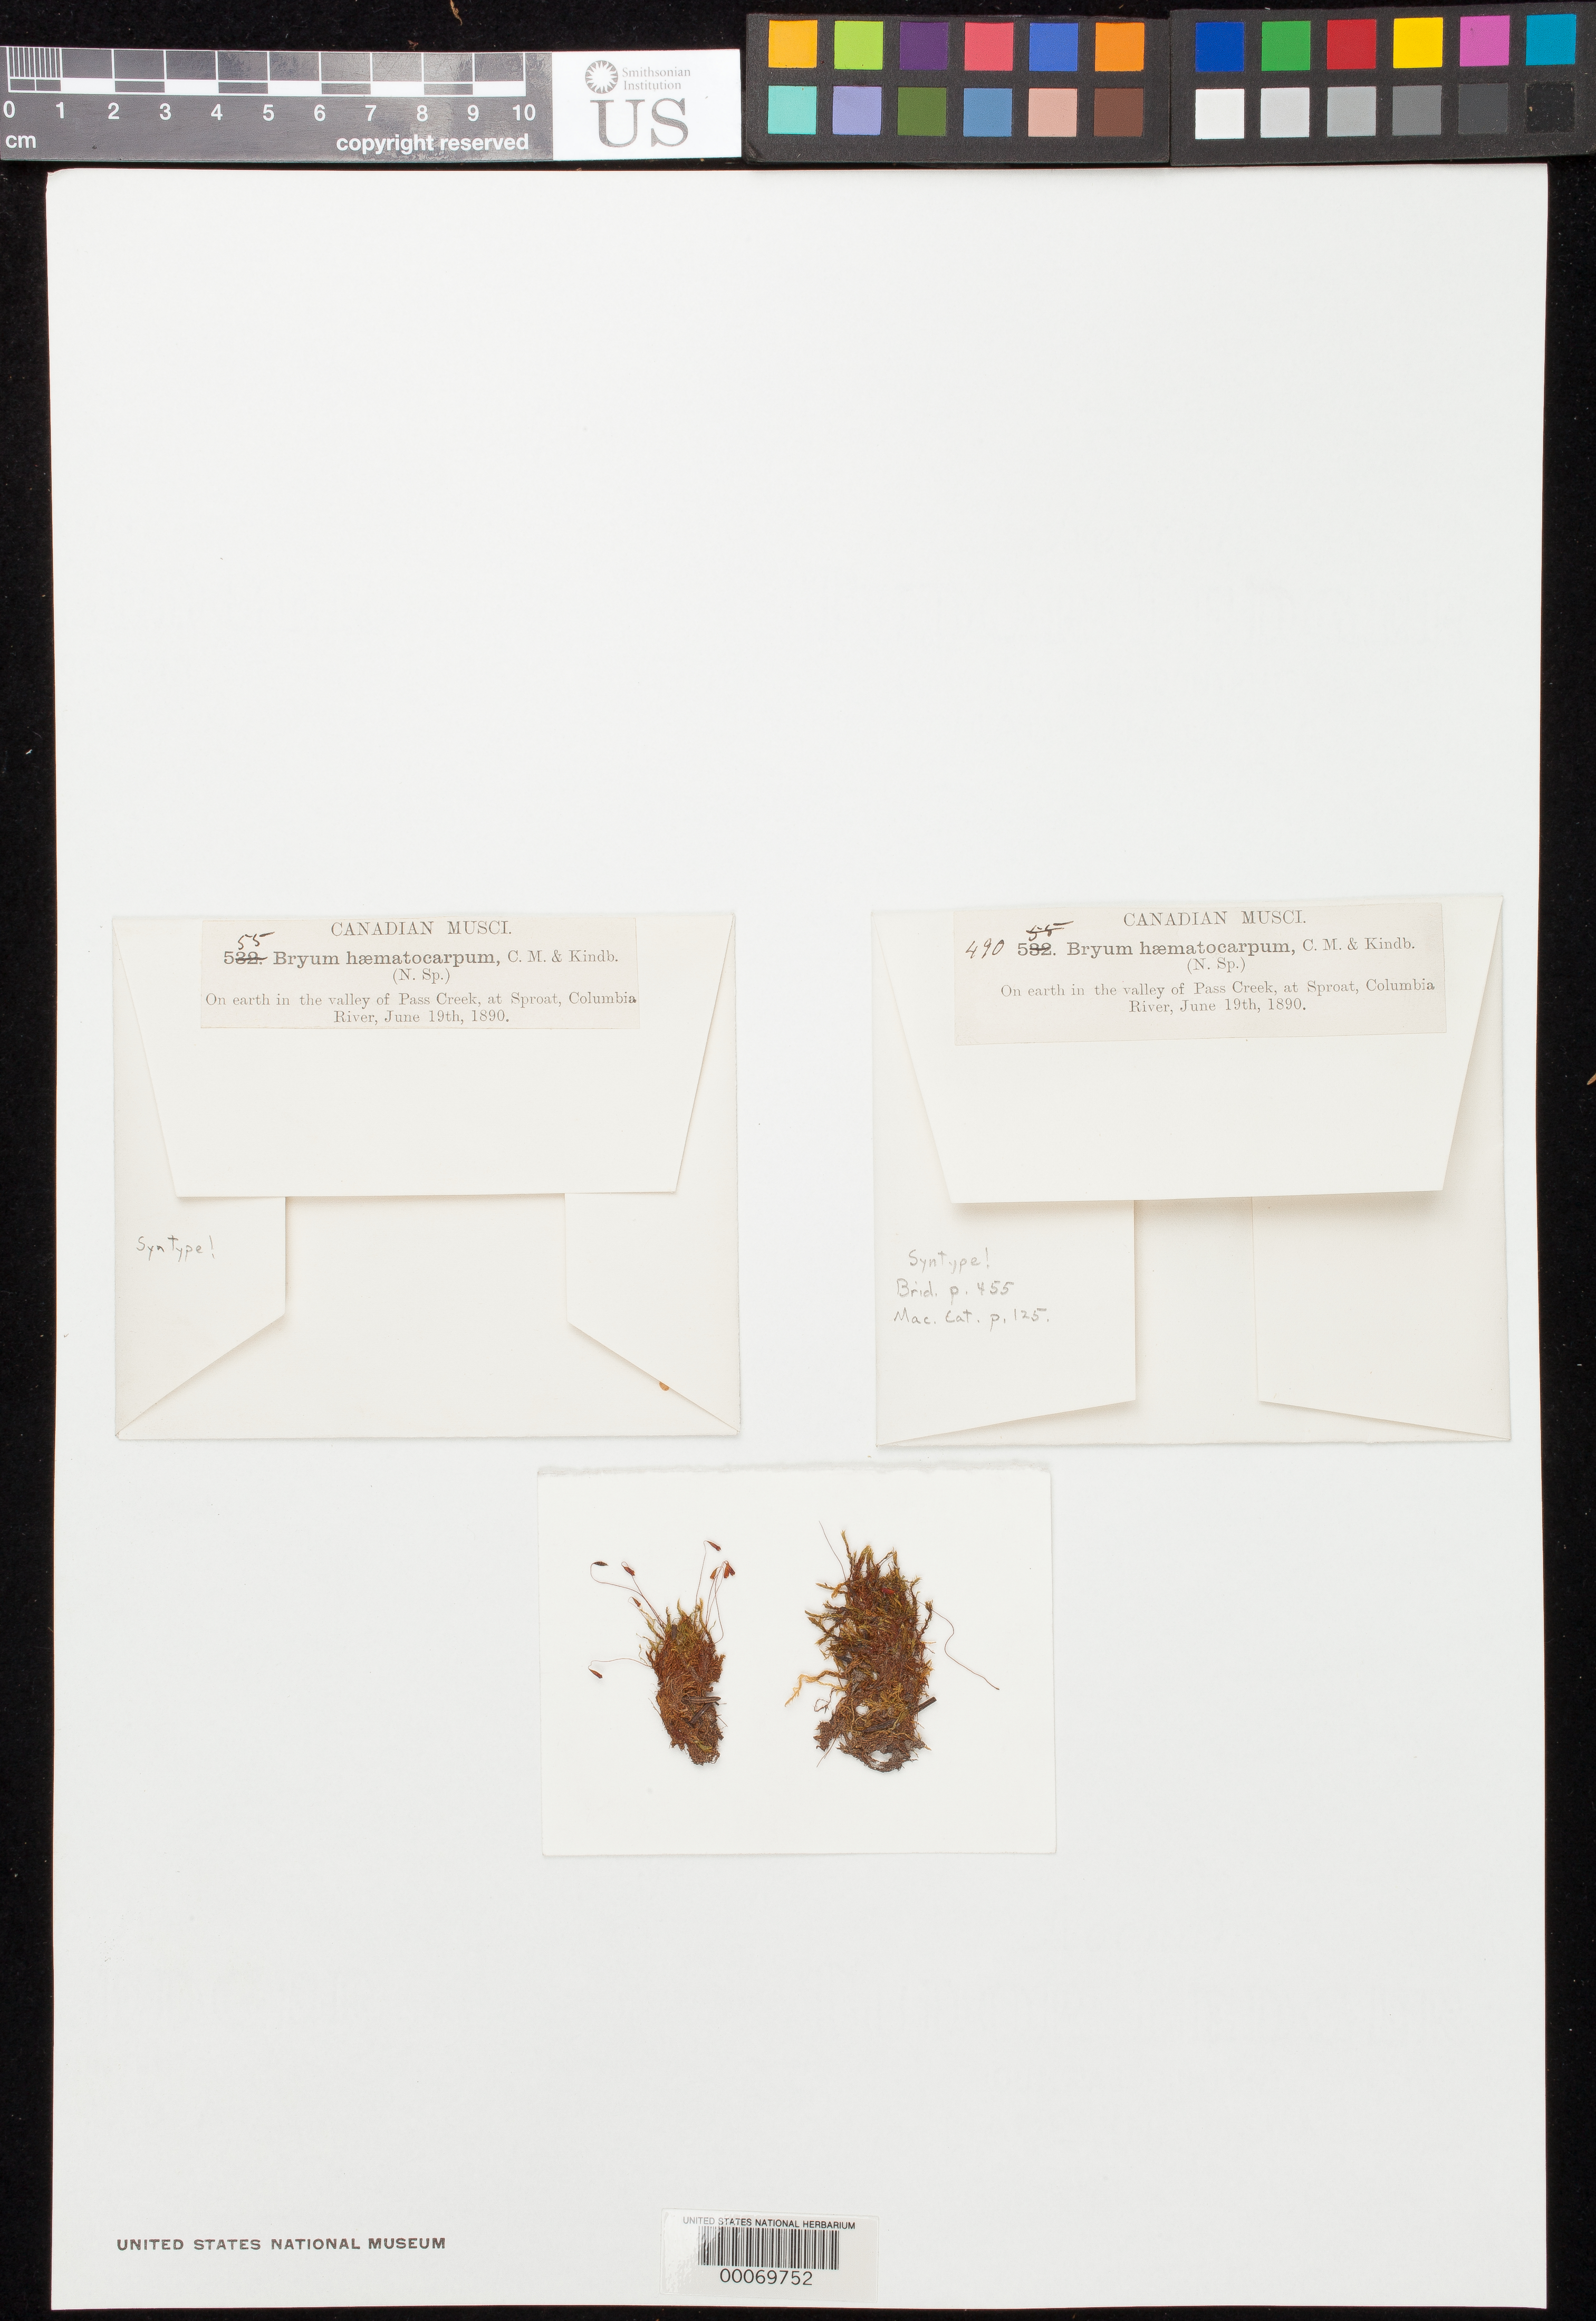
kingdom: Plantae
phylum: Bryophyta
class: Bryopsida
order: Bryales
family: Bryaceae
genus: Bryum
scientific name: Bryum haematocarpum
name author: Müll. Hal. & Kindb. in Macoun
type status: Syntype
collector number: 490 & 555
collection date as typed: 19 Jun 1890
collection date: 1890-06-19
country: Canada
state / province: British Columbia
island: Vancouver Island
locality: Valley of Pass Creek at Sproat, Columbia.